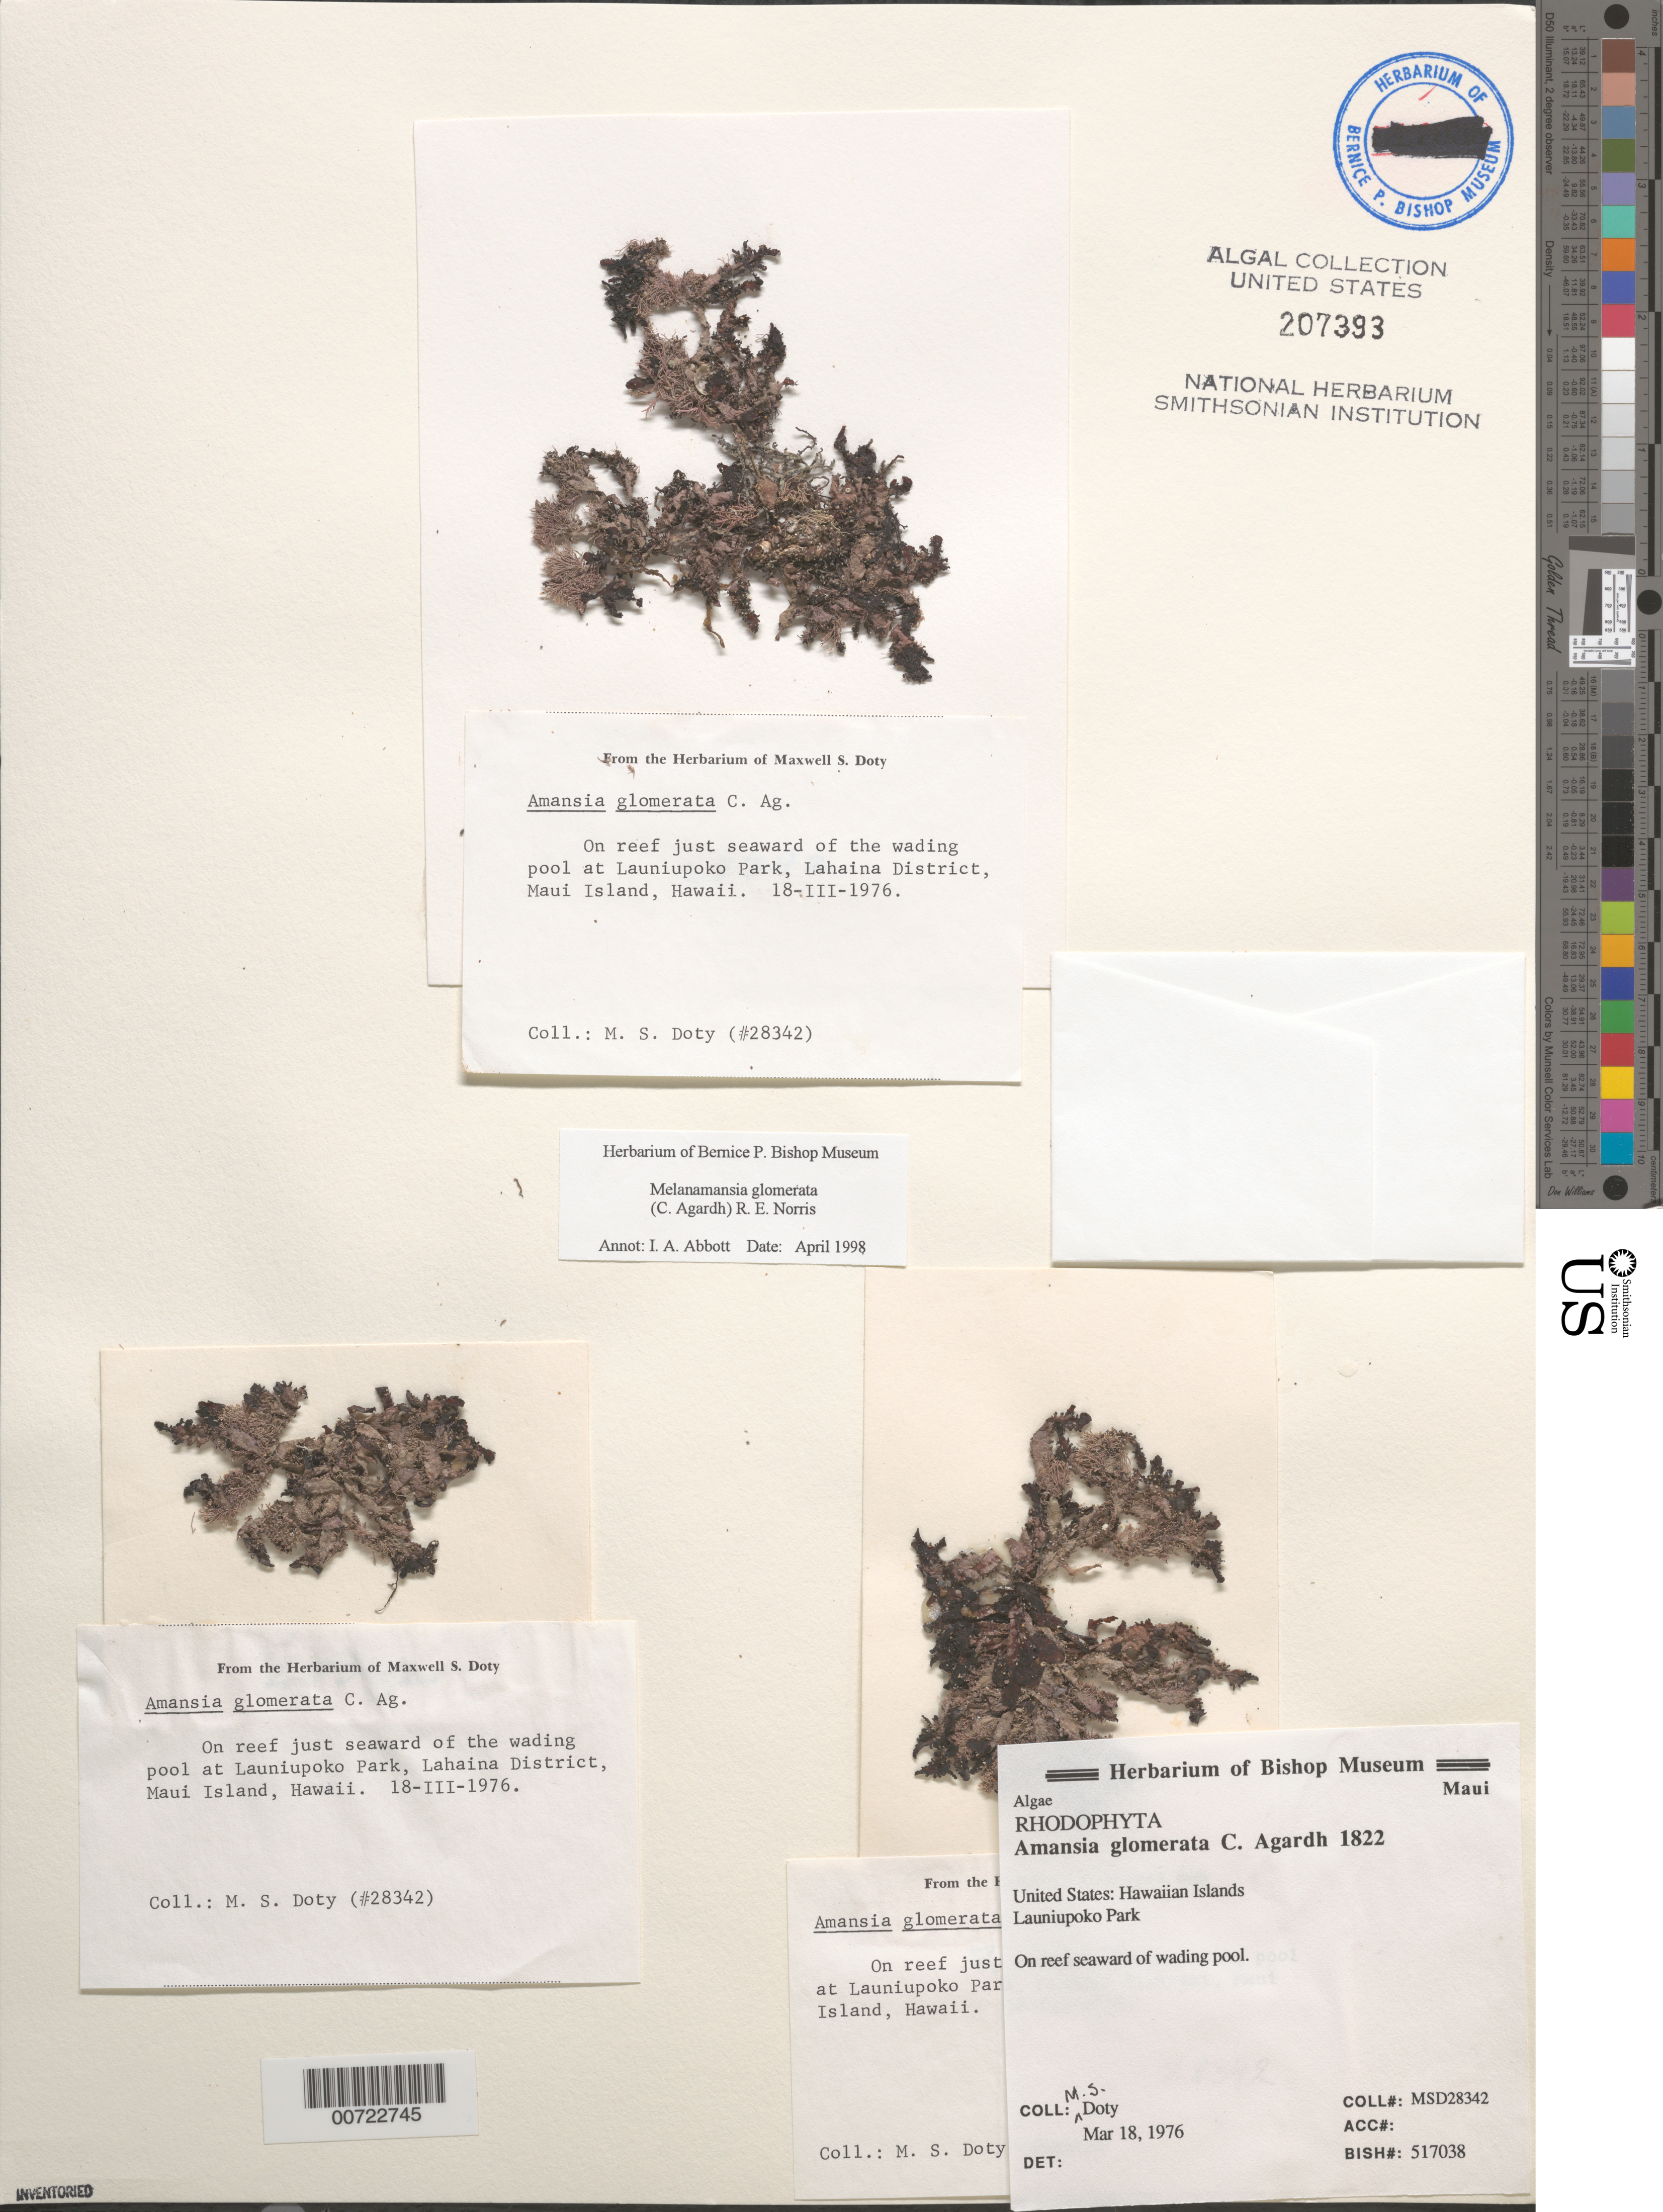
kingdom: Plantae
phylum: Rhodophyta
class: Florideophyceae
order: Ceramiales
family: Rhodomelaceae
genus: Amansia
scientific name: Amansia glomerata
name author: C. Agardh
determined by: Algae name updating Project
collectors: M. S. Doty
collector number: MSD 28342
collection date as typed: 18 Mar 1976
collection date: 1976-03-18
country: United States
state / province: Hawaii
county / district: Maui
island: Maui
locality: Launiupoko Park, Lahaina District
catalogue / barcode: US 207393